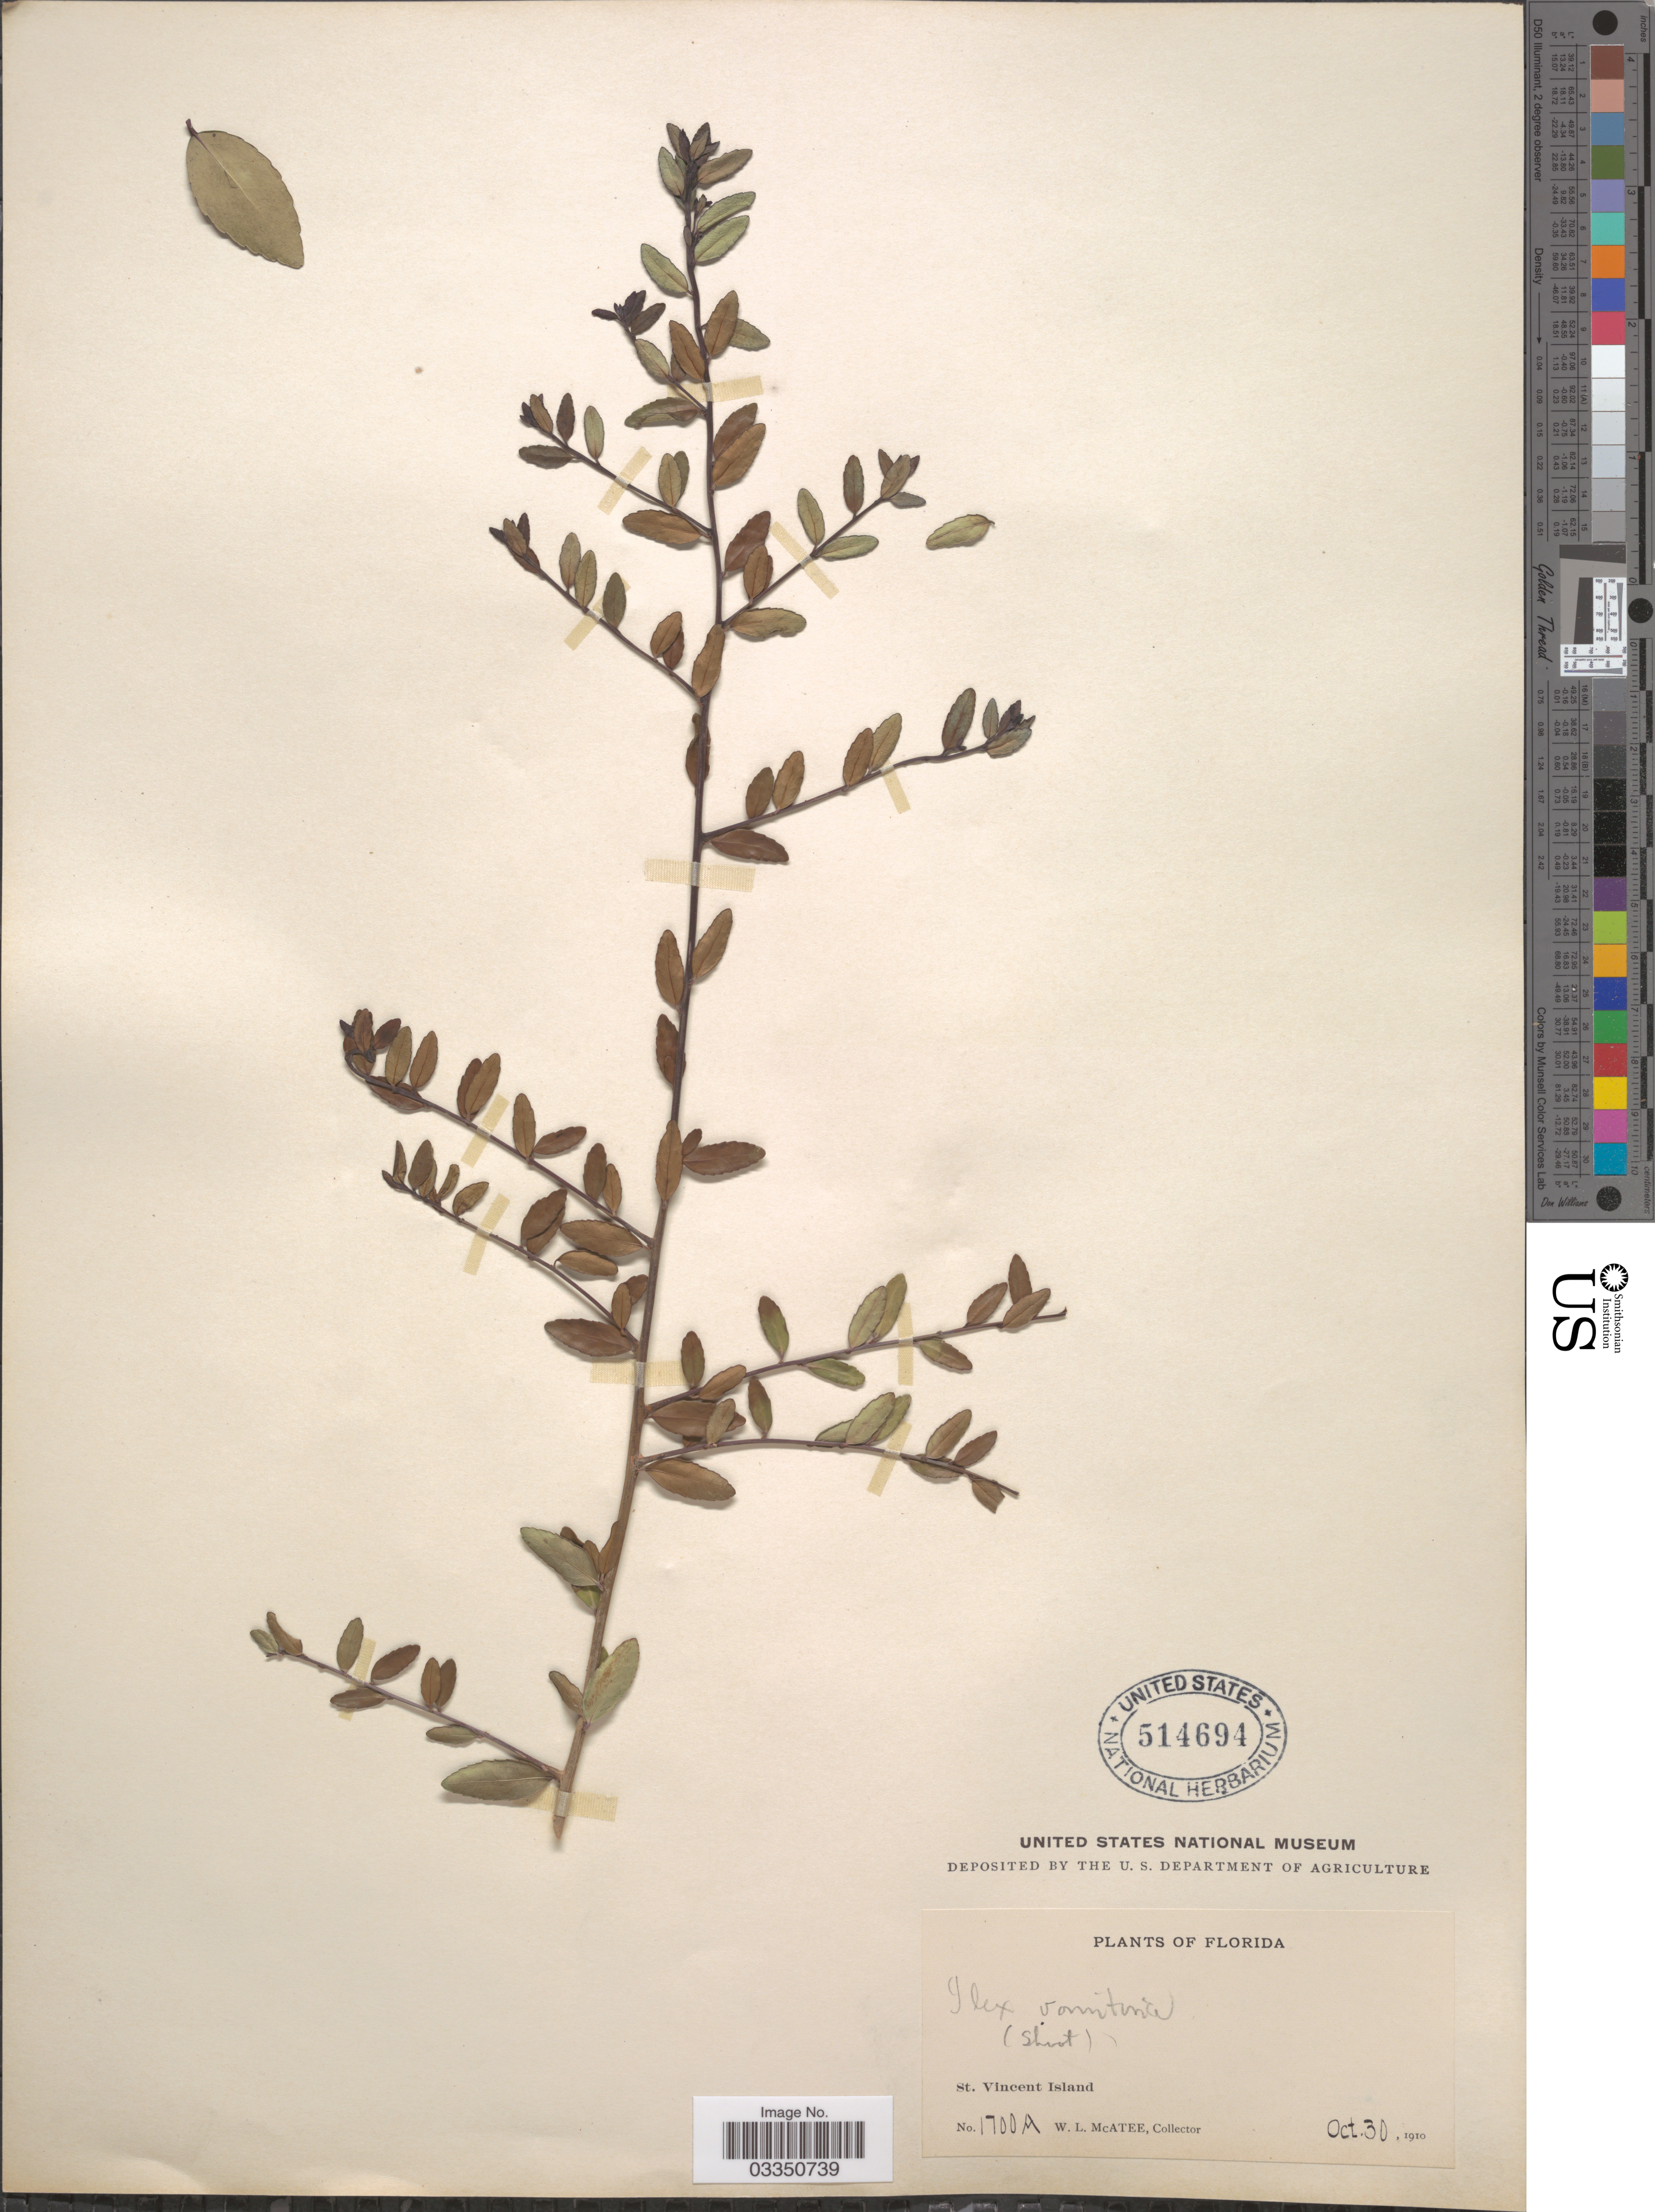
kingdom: Plantae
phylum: Tracheophyta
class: Magnoliopsida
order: Aquifoliales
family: Aquifoliaceae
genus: Ilex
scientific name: Ilex vomitoria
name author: Aiton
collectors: W. McAtee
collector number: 1700A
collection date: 1910-10-30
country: United States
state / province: Florida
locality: St. Vincent Island.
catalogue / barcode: US 514694